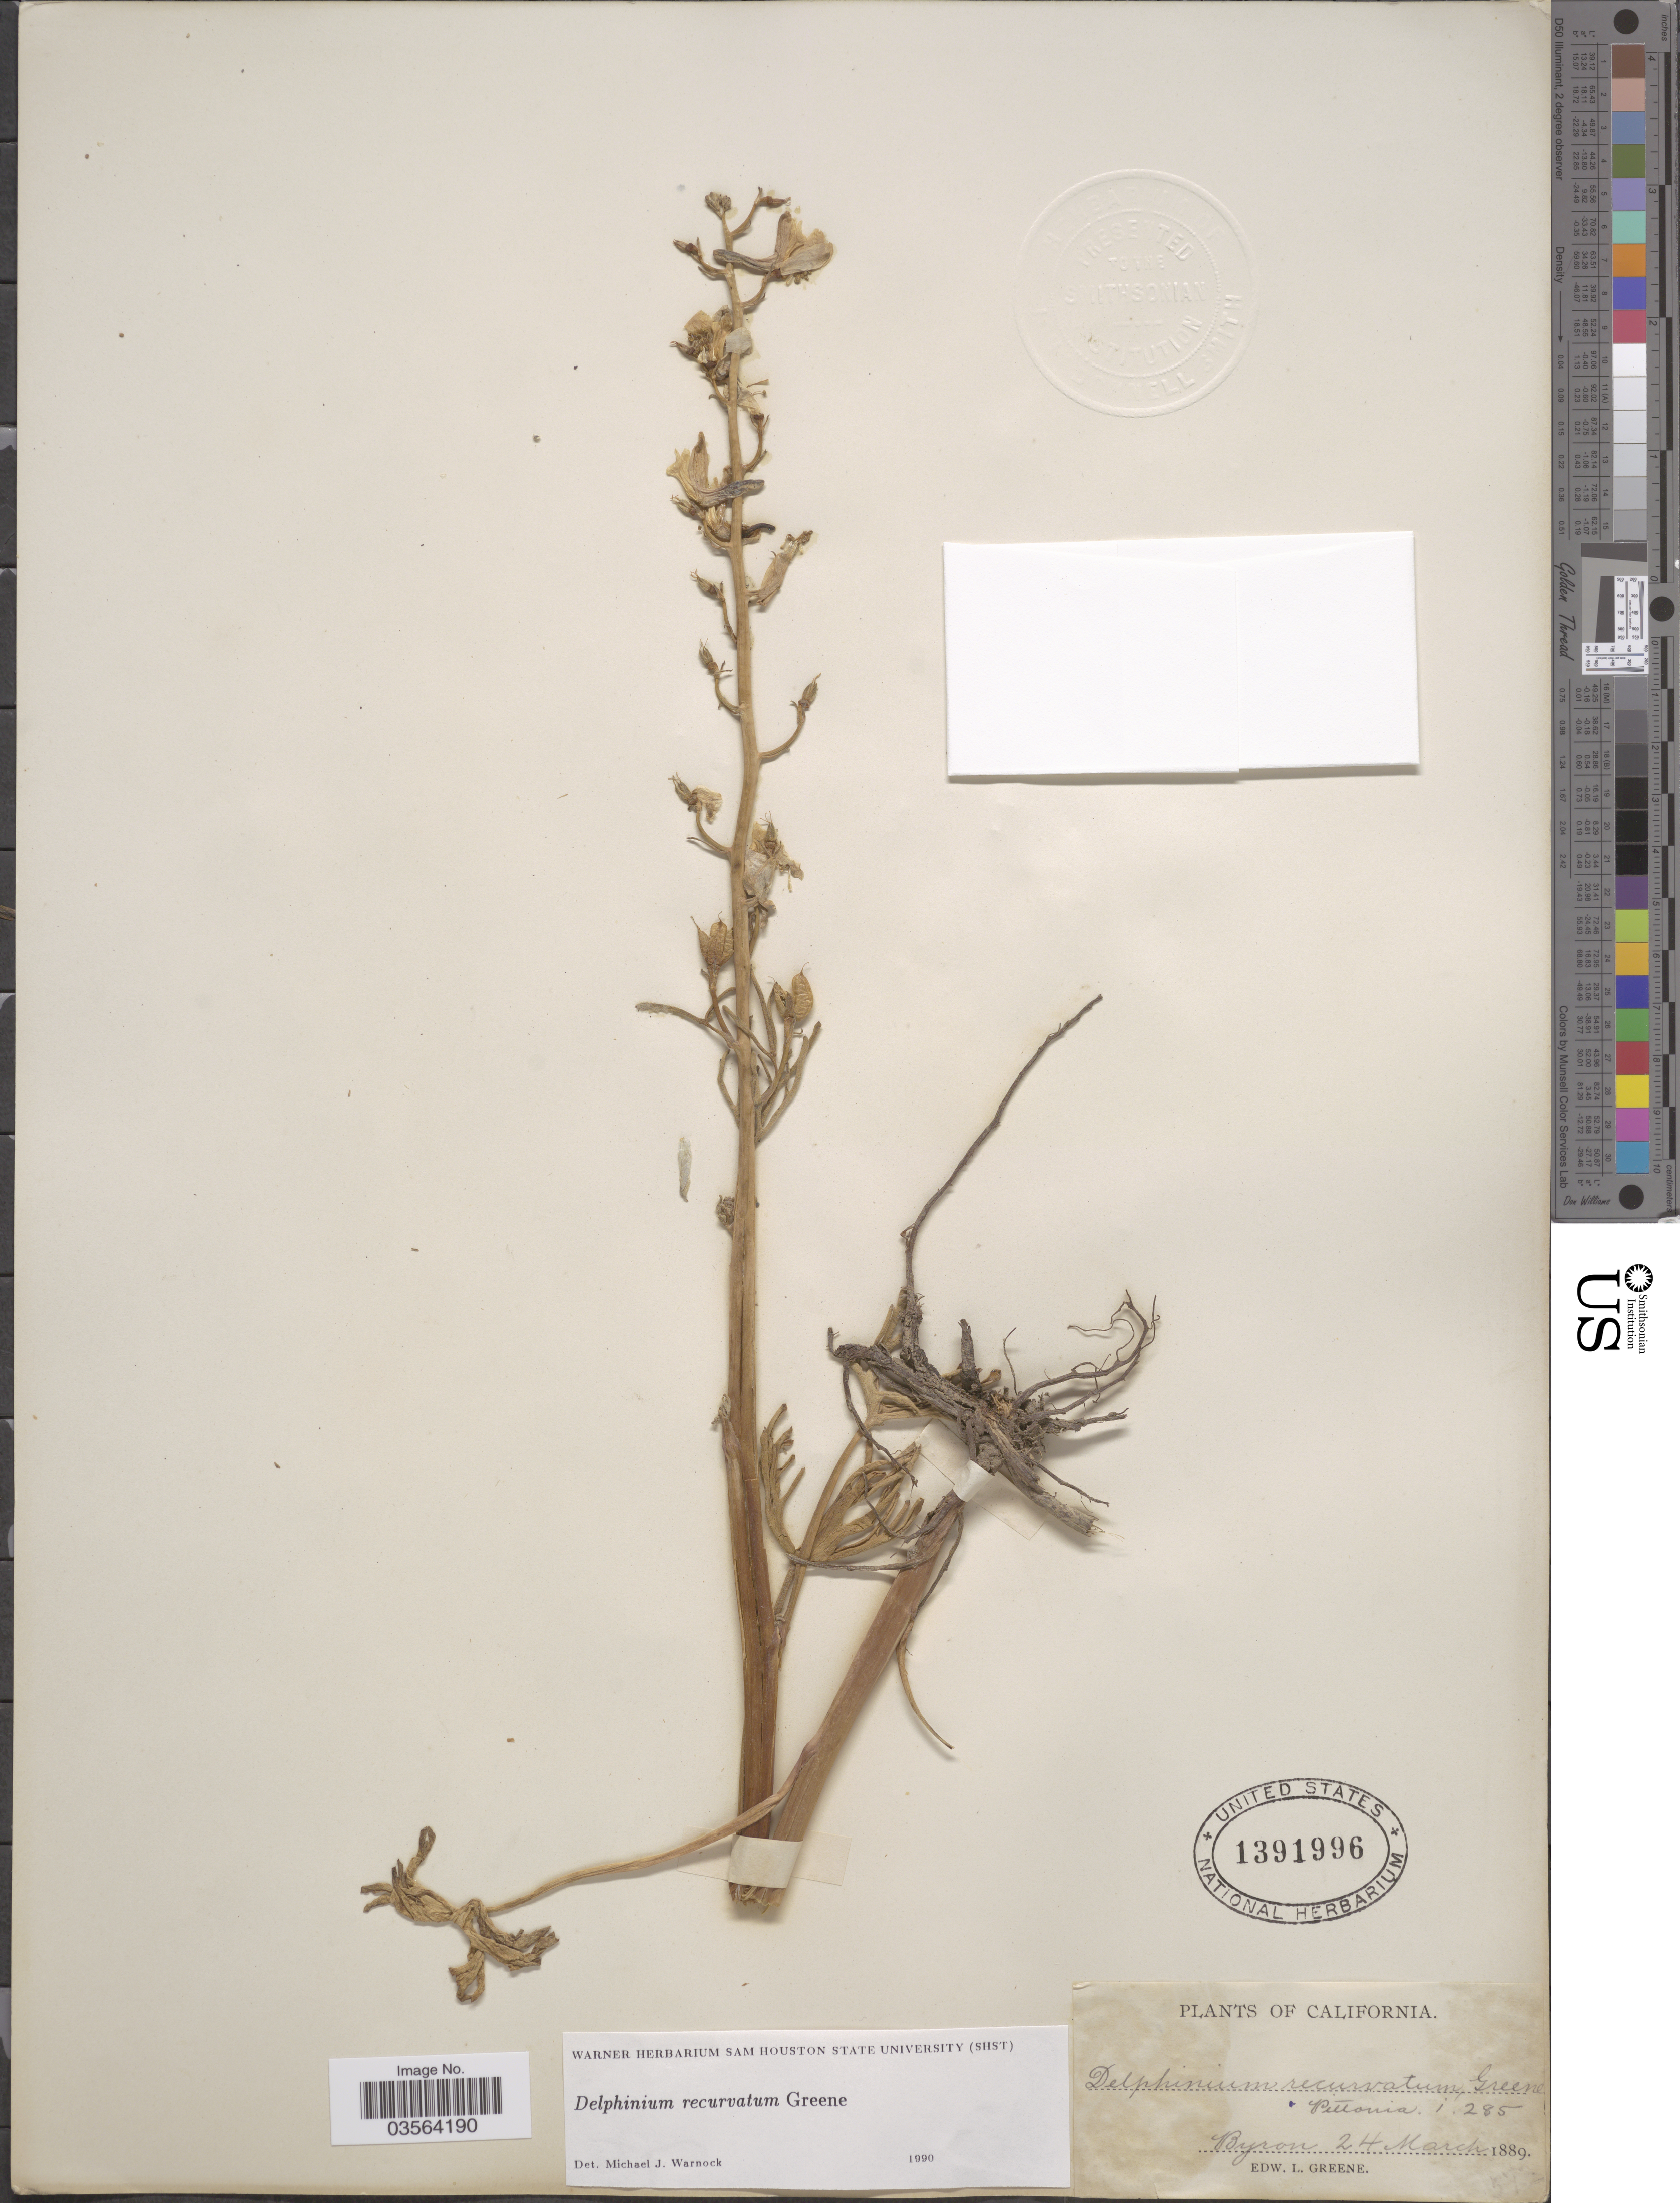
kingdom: Plantae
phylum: Tracheophyta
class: Magnoliopsida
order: Ranunculales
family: Ranunculaceae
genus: Delphinium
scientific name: Delphinium recurvatum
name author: Greene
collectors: E. L. Greene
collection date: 1889-03-24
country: United States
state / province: California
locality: Byron.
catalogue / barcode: US 1391996